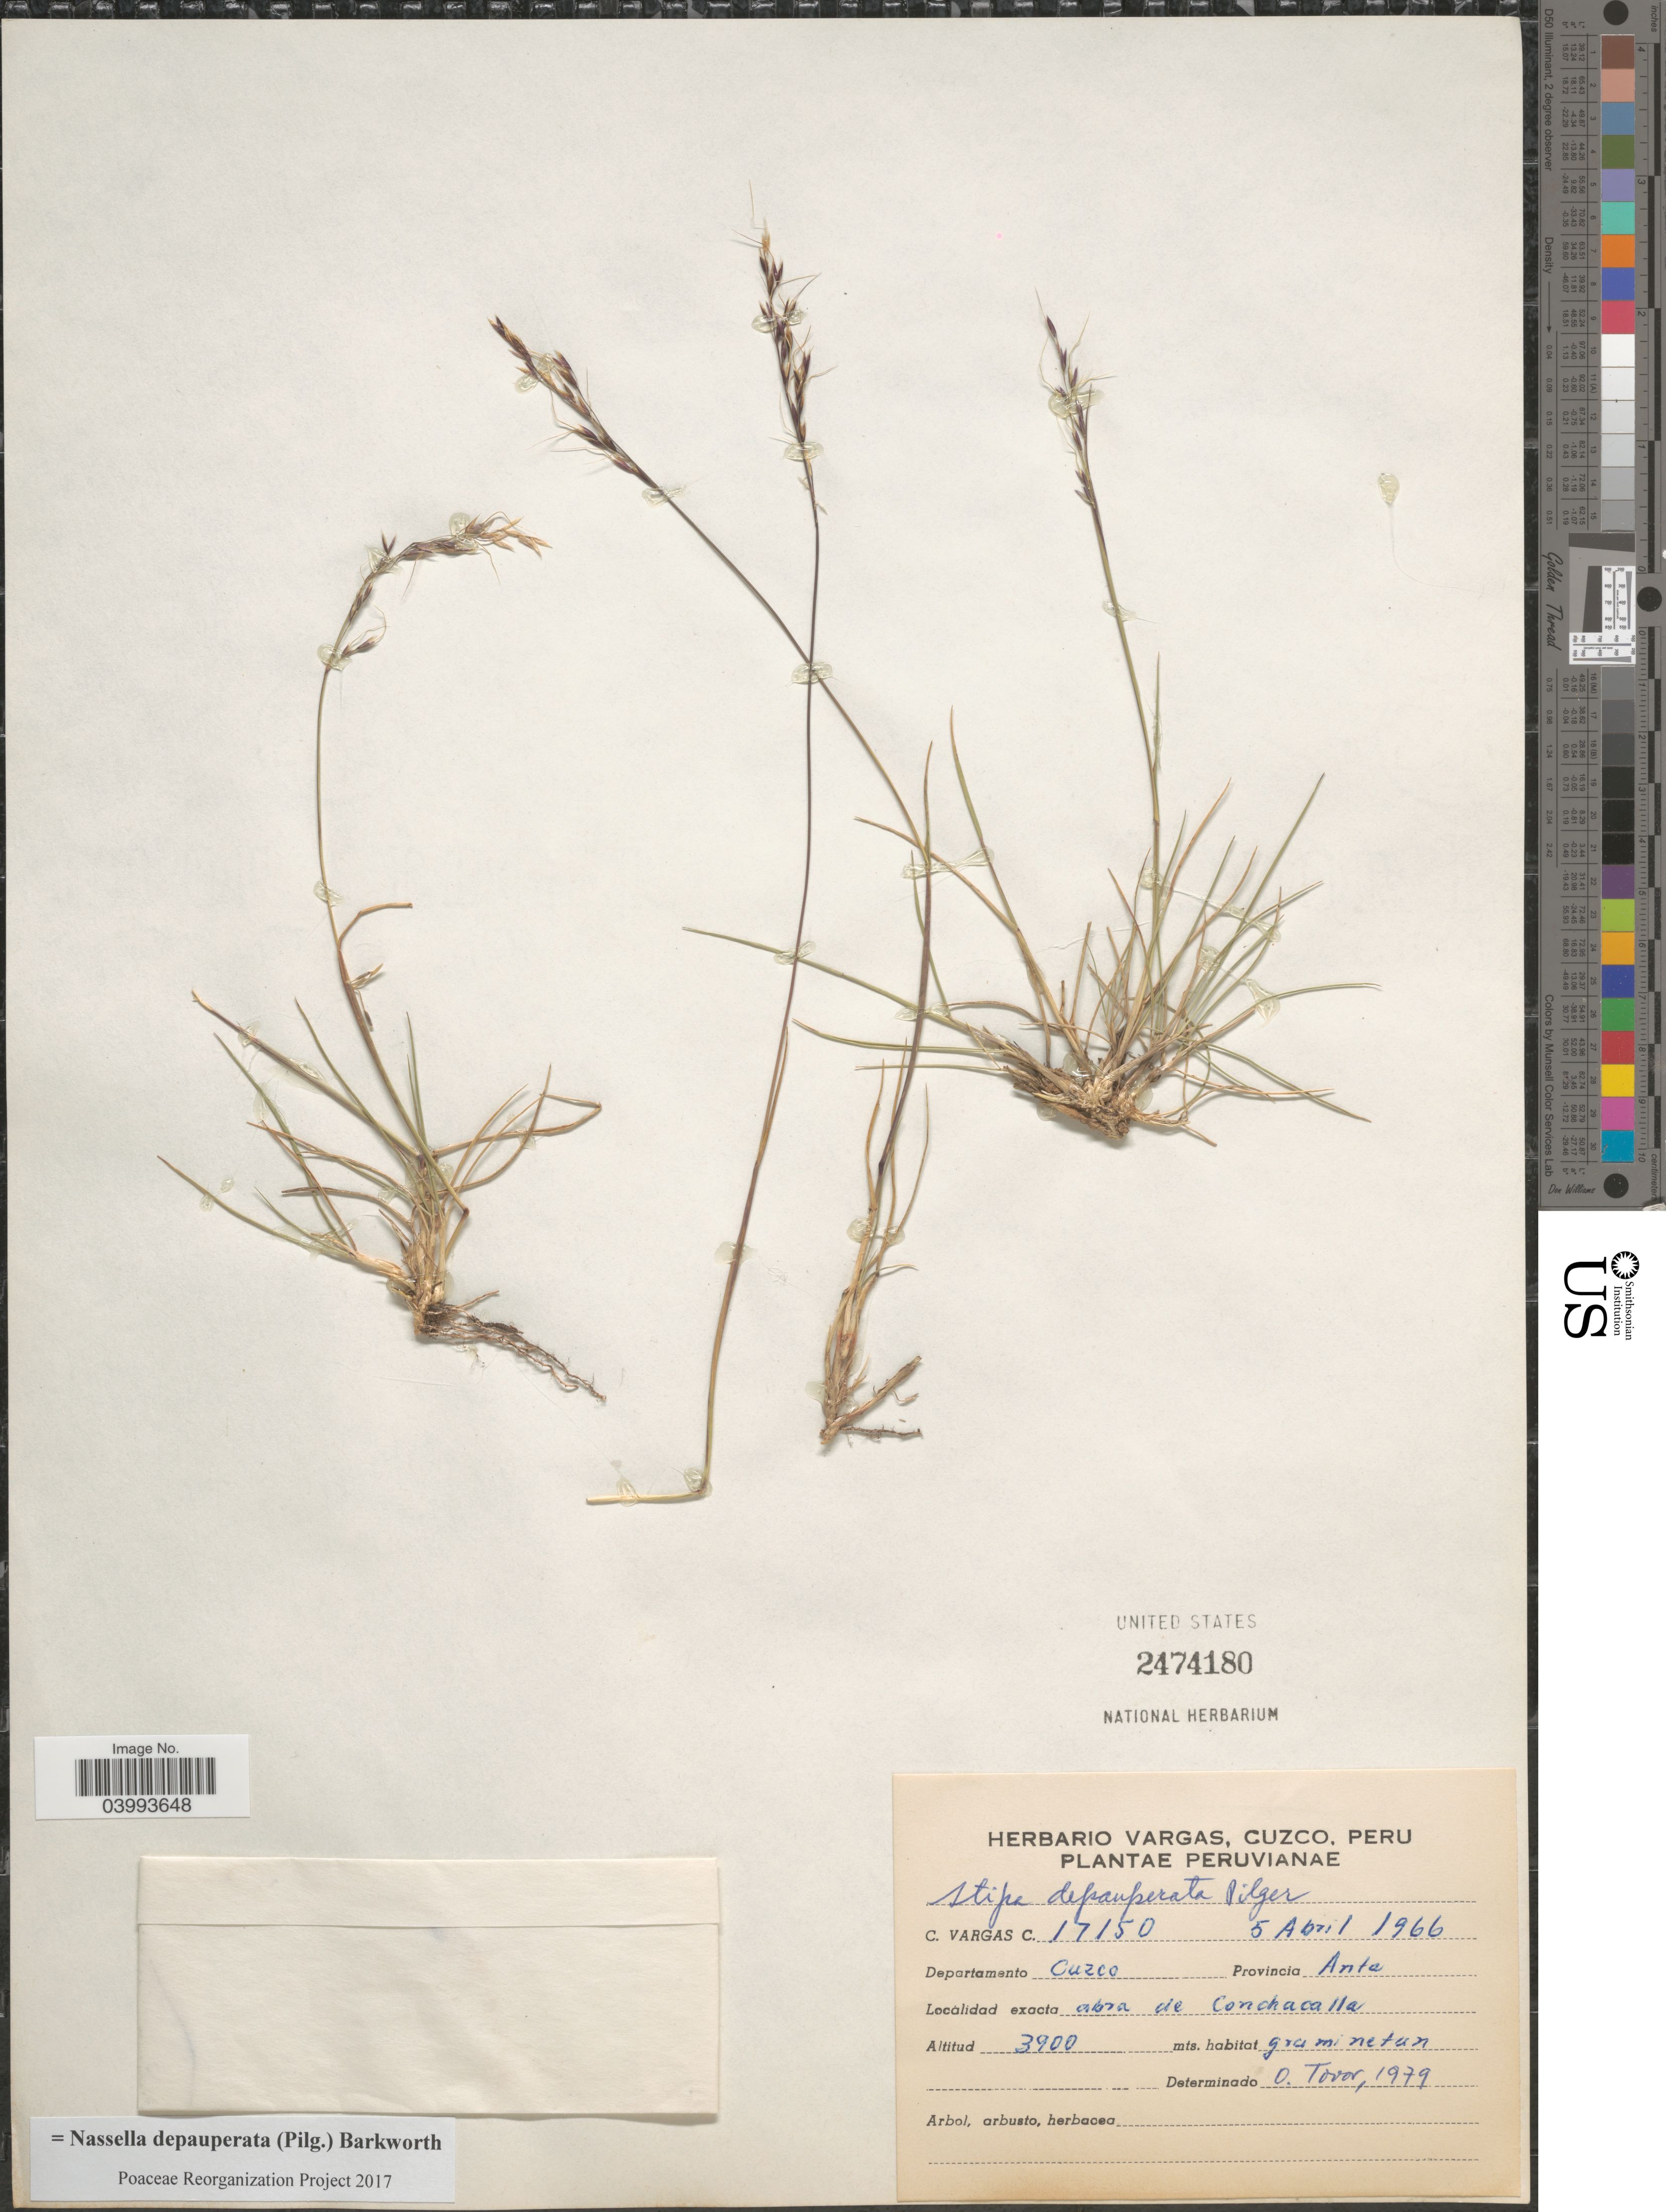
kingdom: Plantae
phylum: Tracheophyta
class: Liliopsida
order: Poales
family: Poaceae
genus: Nassella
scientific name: Nassella depauperata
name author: (Pilg.) Barkworth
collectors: C. Vargas Calderón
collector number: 17150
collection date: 1966-04-05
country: Peru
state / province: Cusco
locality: Departamento Cuzco. Provincia Ante. Abra de Conchacalla.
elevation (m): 3900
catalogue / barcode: US 2474180